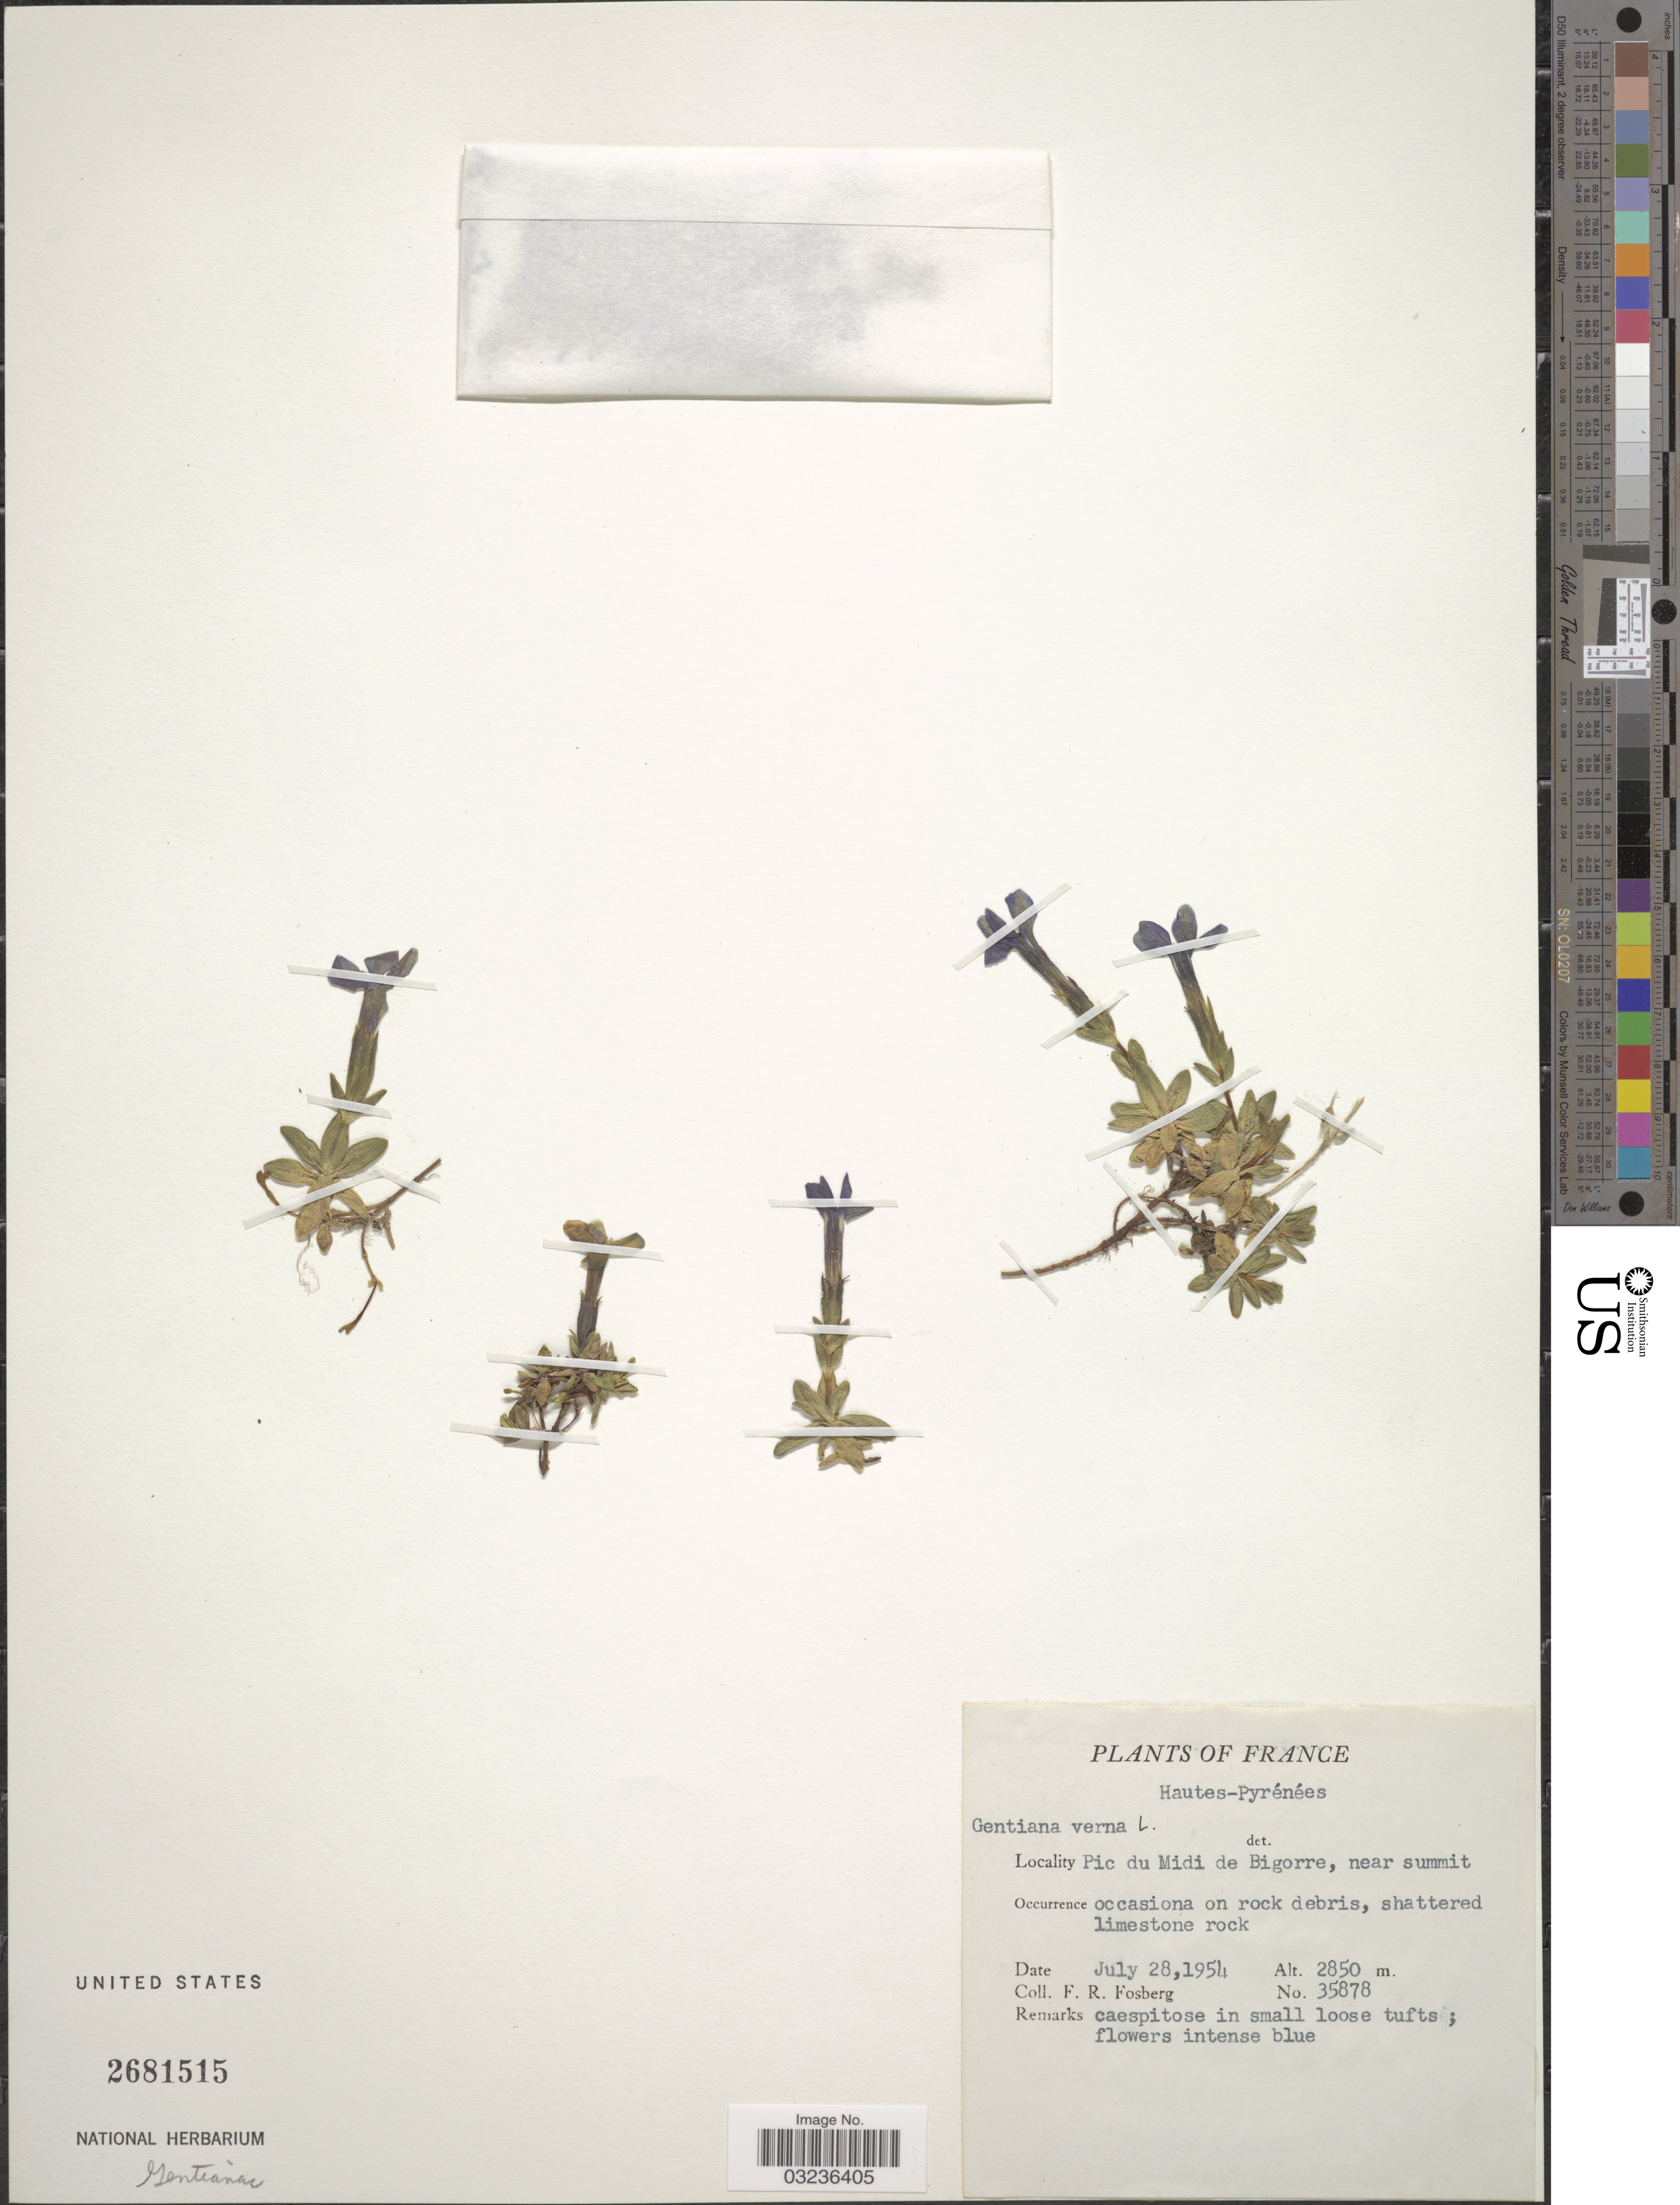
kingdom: Plantae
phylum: Tracheophyta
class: Magnoliopsida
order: Gentianales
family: Gentianaceae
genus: Gentiana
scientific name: Gentiana verna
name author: L.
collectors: F. R. Fosberg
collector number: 35878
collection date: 1954-07-28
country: France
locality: Hautes-Pyrénées. Pic du Midi de Bigorre, near summit.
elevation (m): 2850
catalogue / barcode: US 2681515